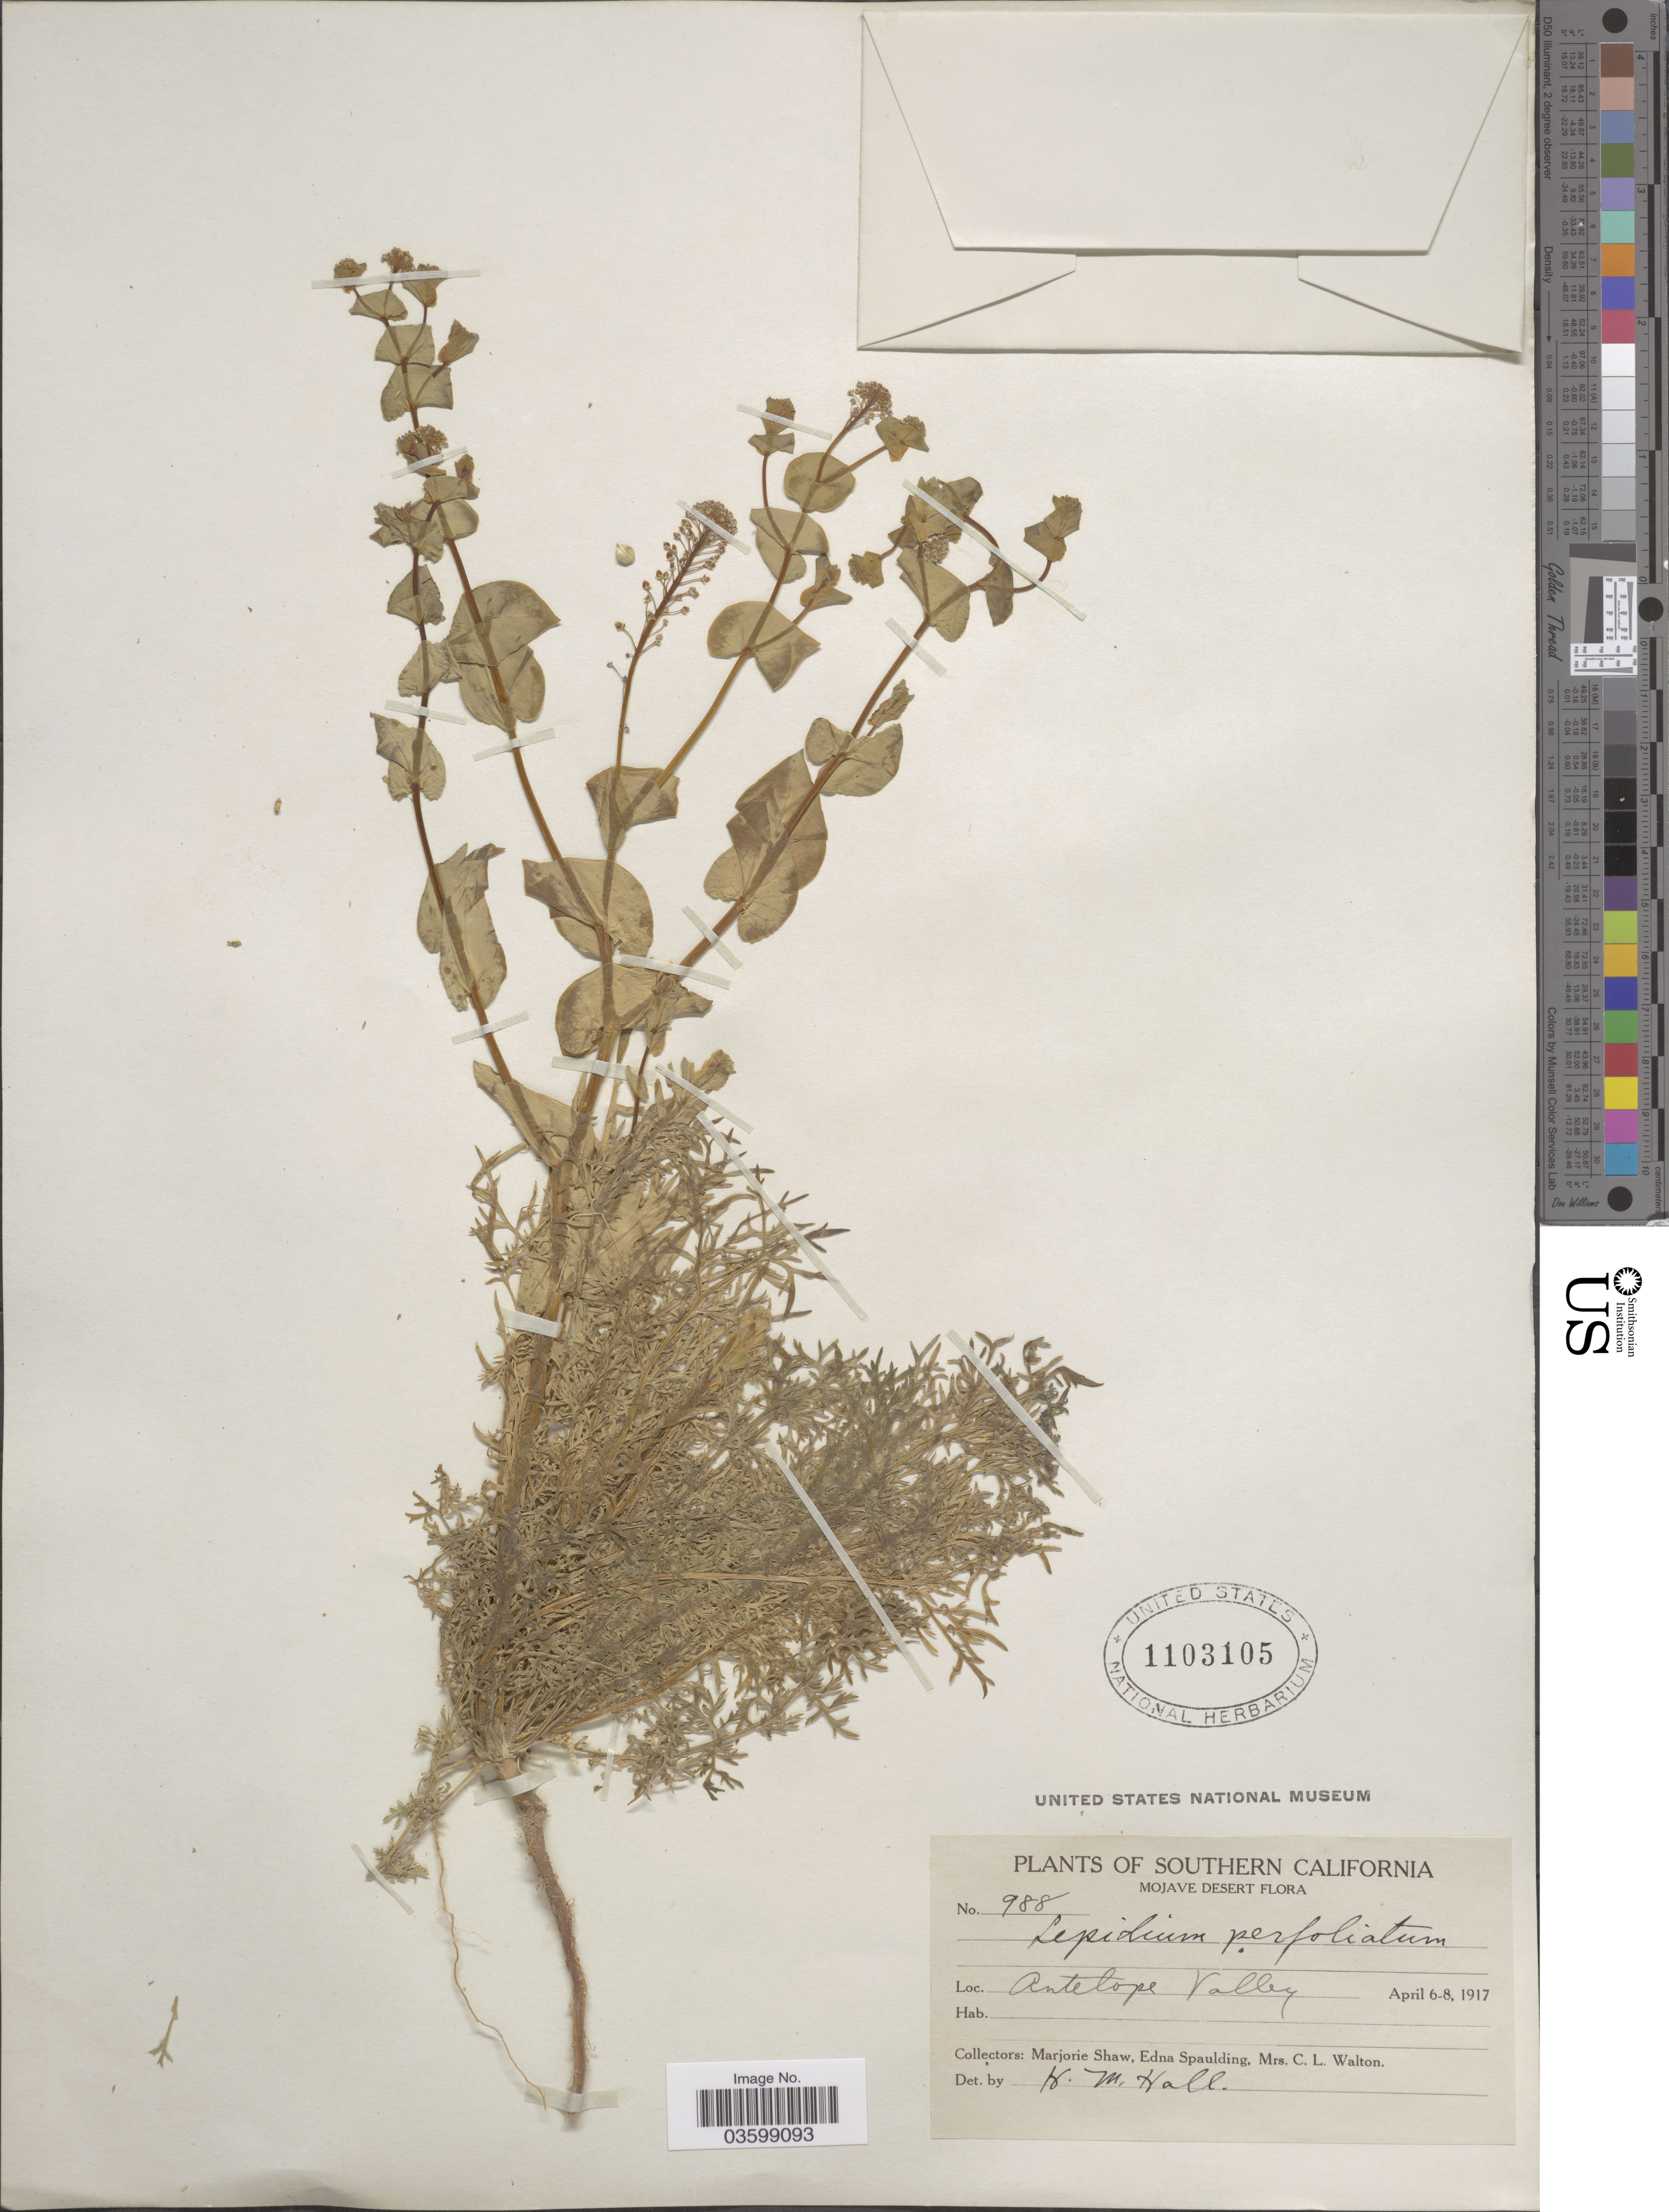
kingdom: Plantae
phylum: Tracheophyta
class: Magnoliopsida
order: Brassicales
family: Brassicaceae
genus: Lepidium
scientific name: Lepidium perfoliatum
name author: L.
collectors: M. Shaw, E. Spaulding & C. Walton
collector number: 988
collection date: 1917-04-06/1917-04-08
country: United States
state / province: California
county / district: Los Angeles/Kern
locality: Southern California. Mojave Desert. Antelope Valley.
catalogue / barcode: US 103105